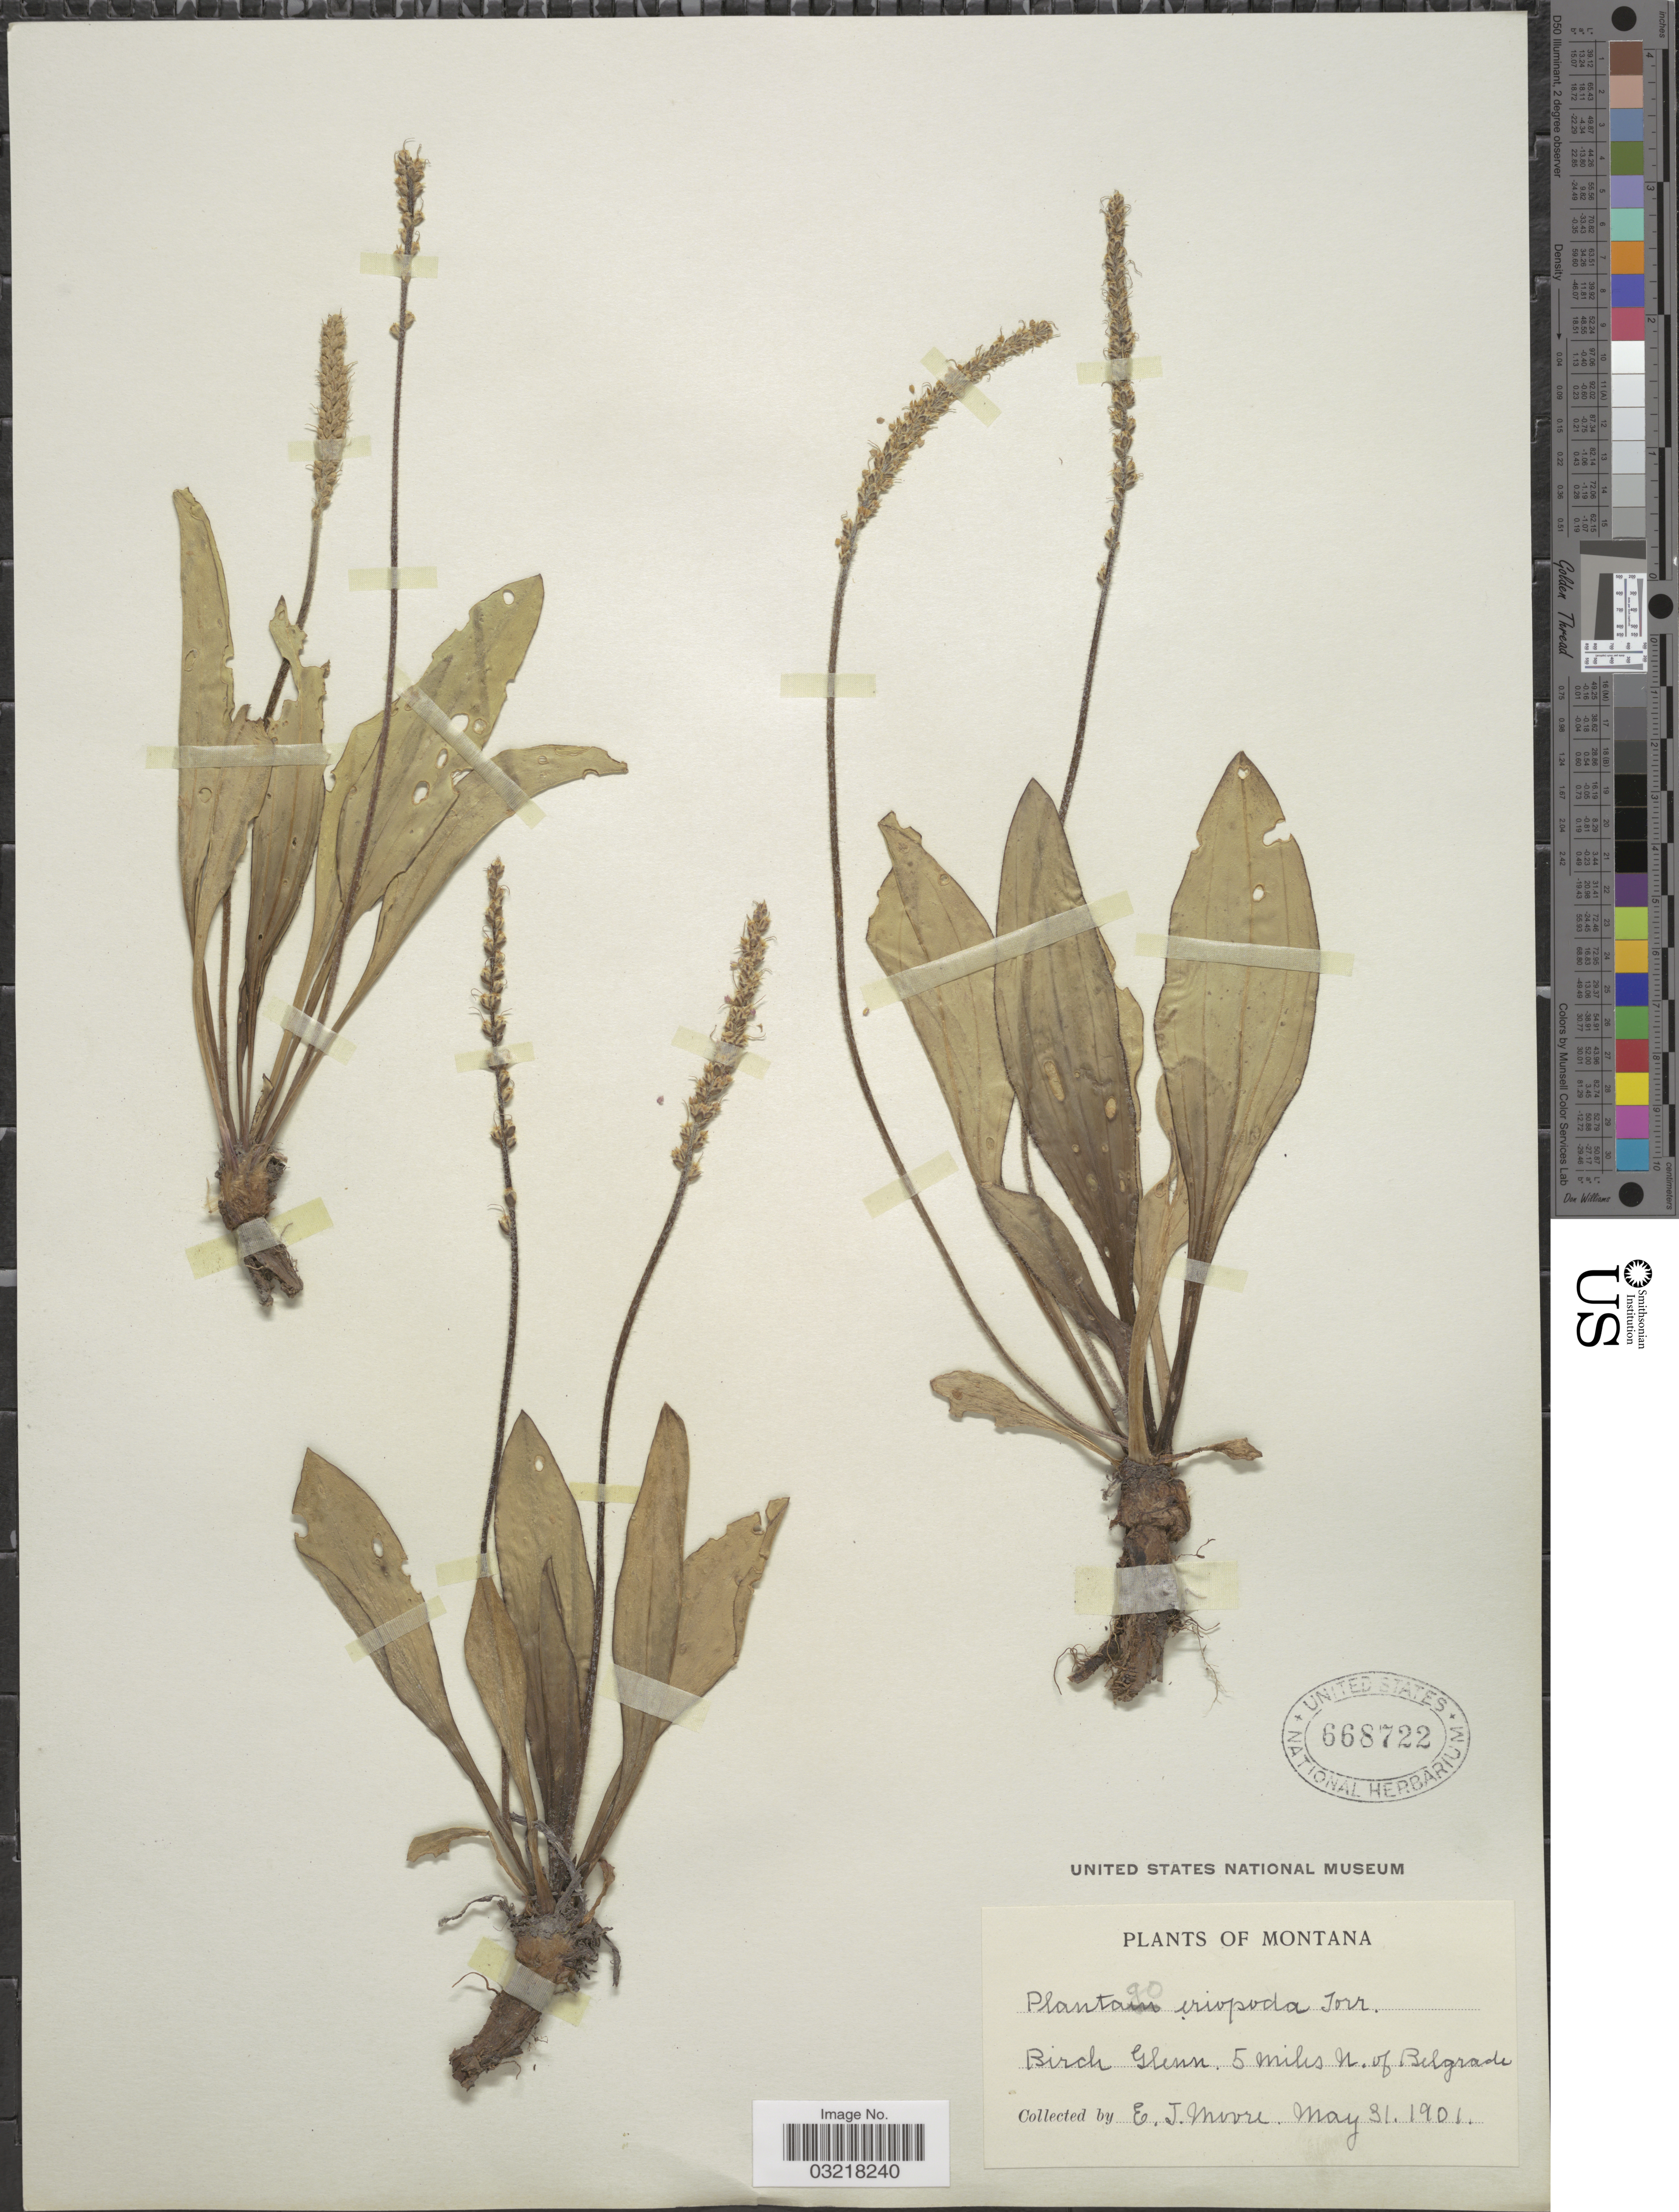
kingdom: Plantae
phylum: Tracheophyta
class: Magnoliopsida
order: Lamiales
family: Plantaginaceae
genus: Plantago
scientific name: Plantago eriopoda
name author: Torr.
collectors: E. Moore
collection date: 1901-05-31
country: United States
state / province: Montana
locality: Birch Glenn. 5 miles N. of Belgrade.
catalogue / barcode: US 668722